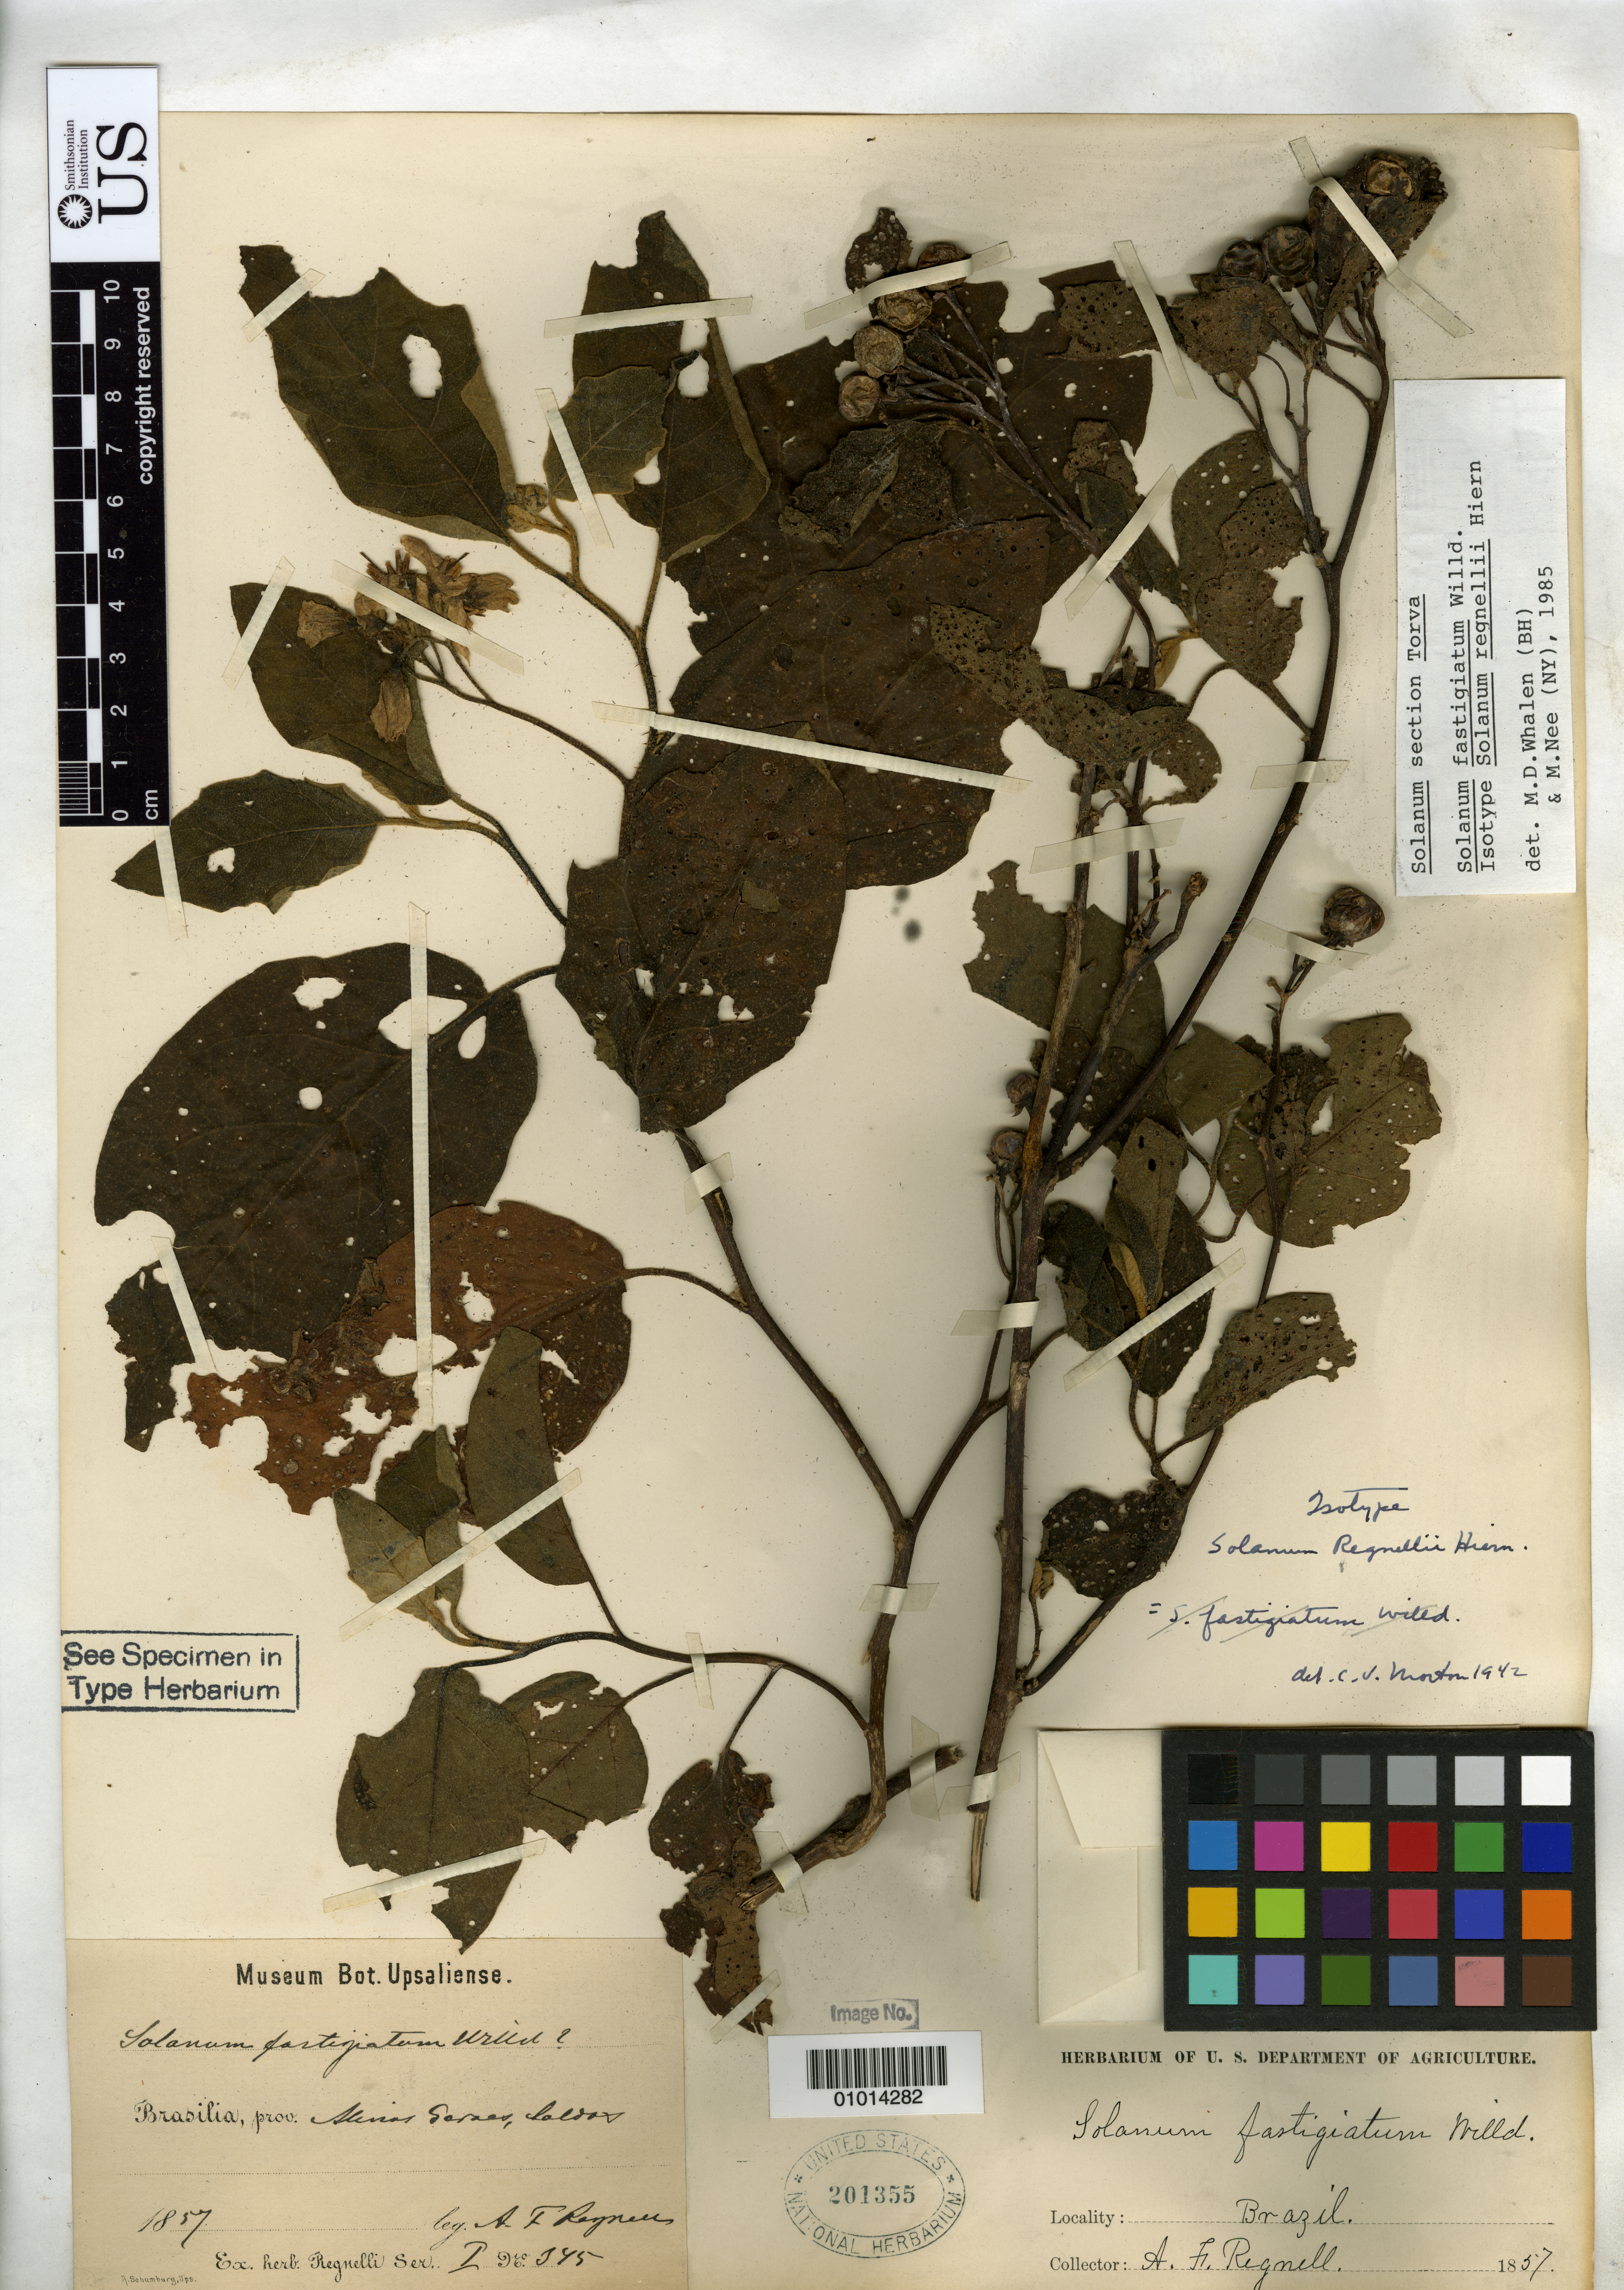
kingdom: Plantae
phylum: Tracheophyta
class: Magnoliopsida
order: Solanales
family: Solanaceae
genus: Solanum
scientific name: Solanum regnellii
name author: Hiern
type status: Type Collection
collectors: A. F. Regnell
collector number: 345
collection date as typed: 1857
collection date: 1857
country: Brazil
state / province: Minas Gerais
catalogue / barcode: US 201355